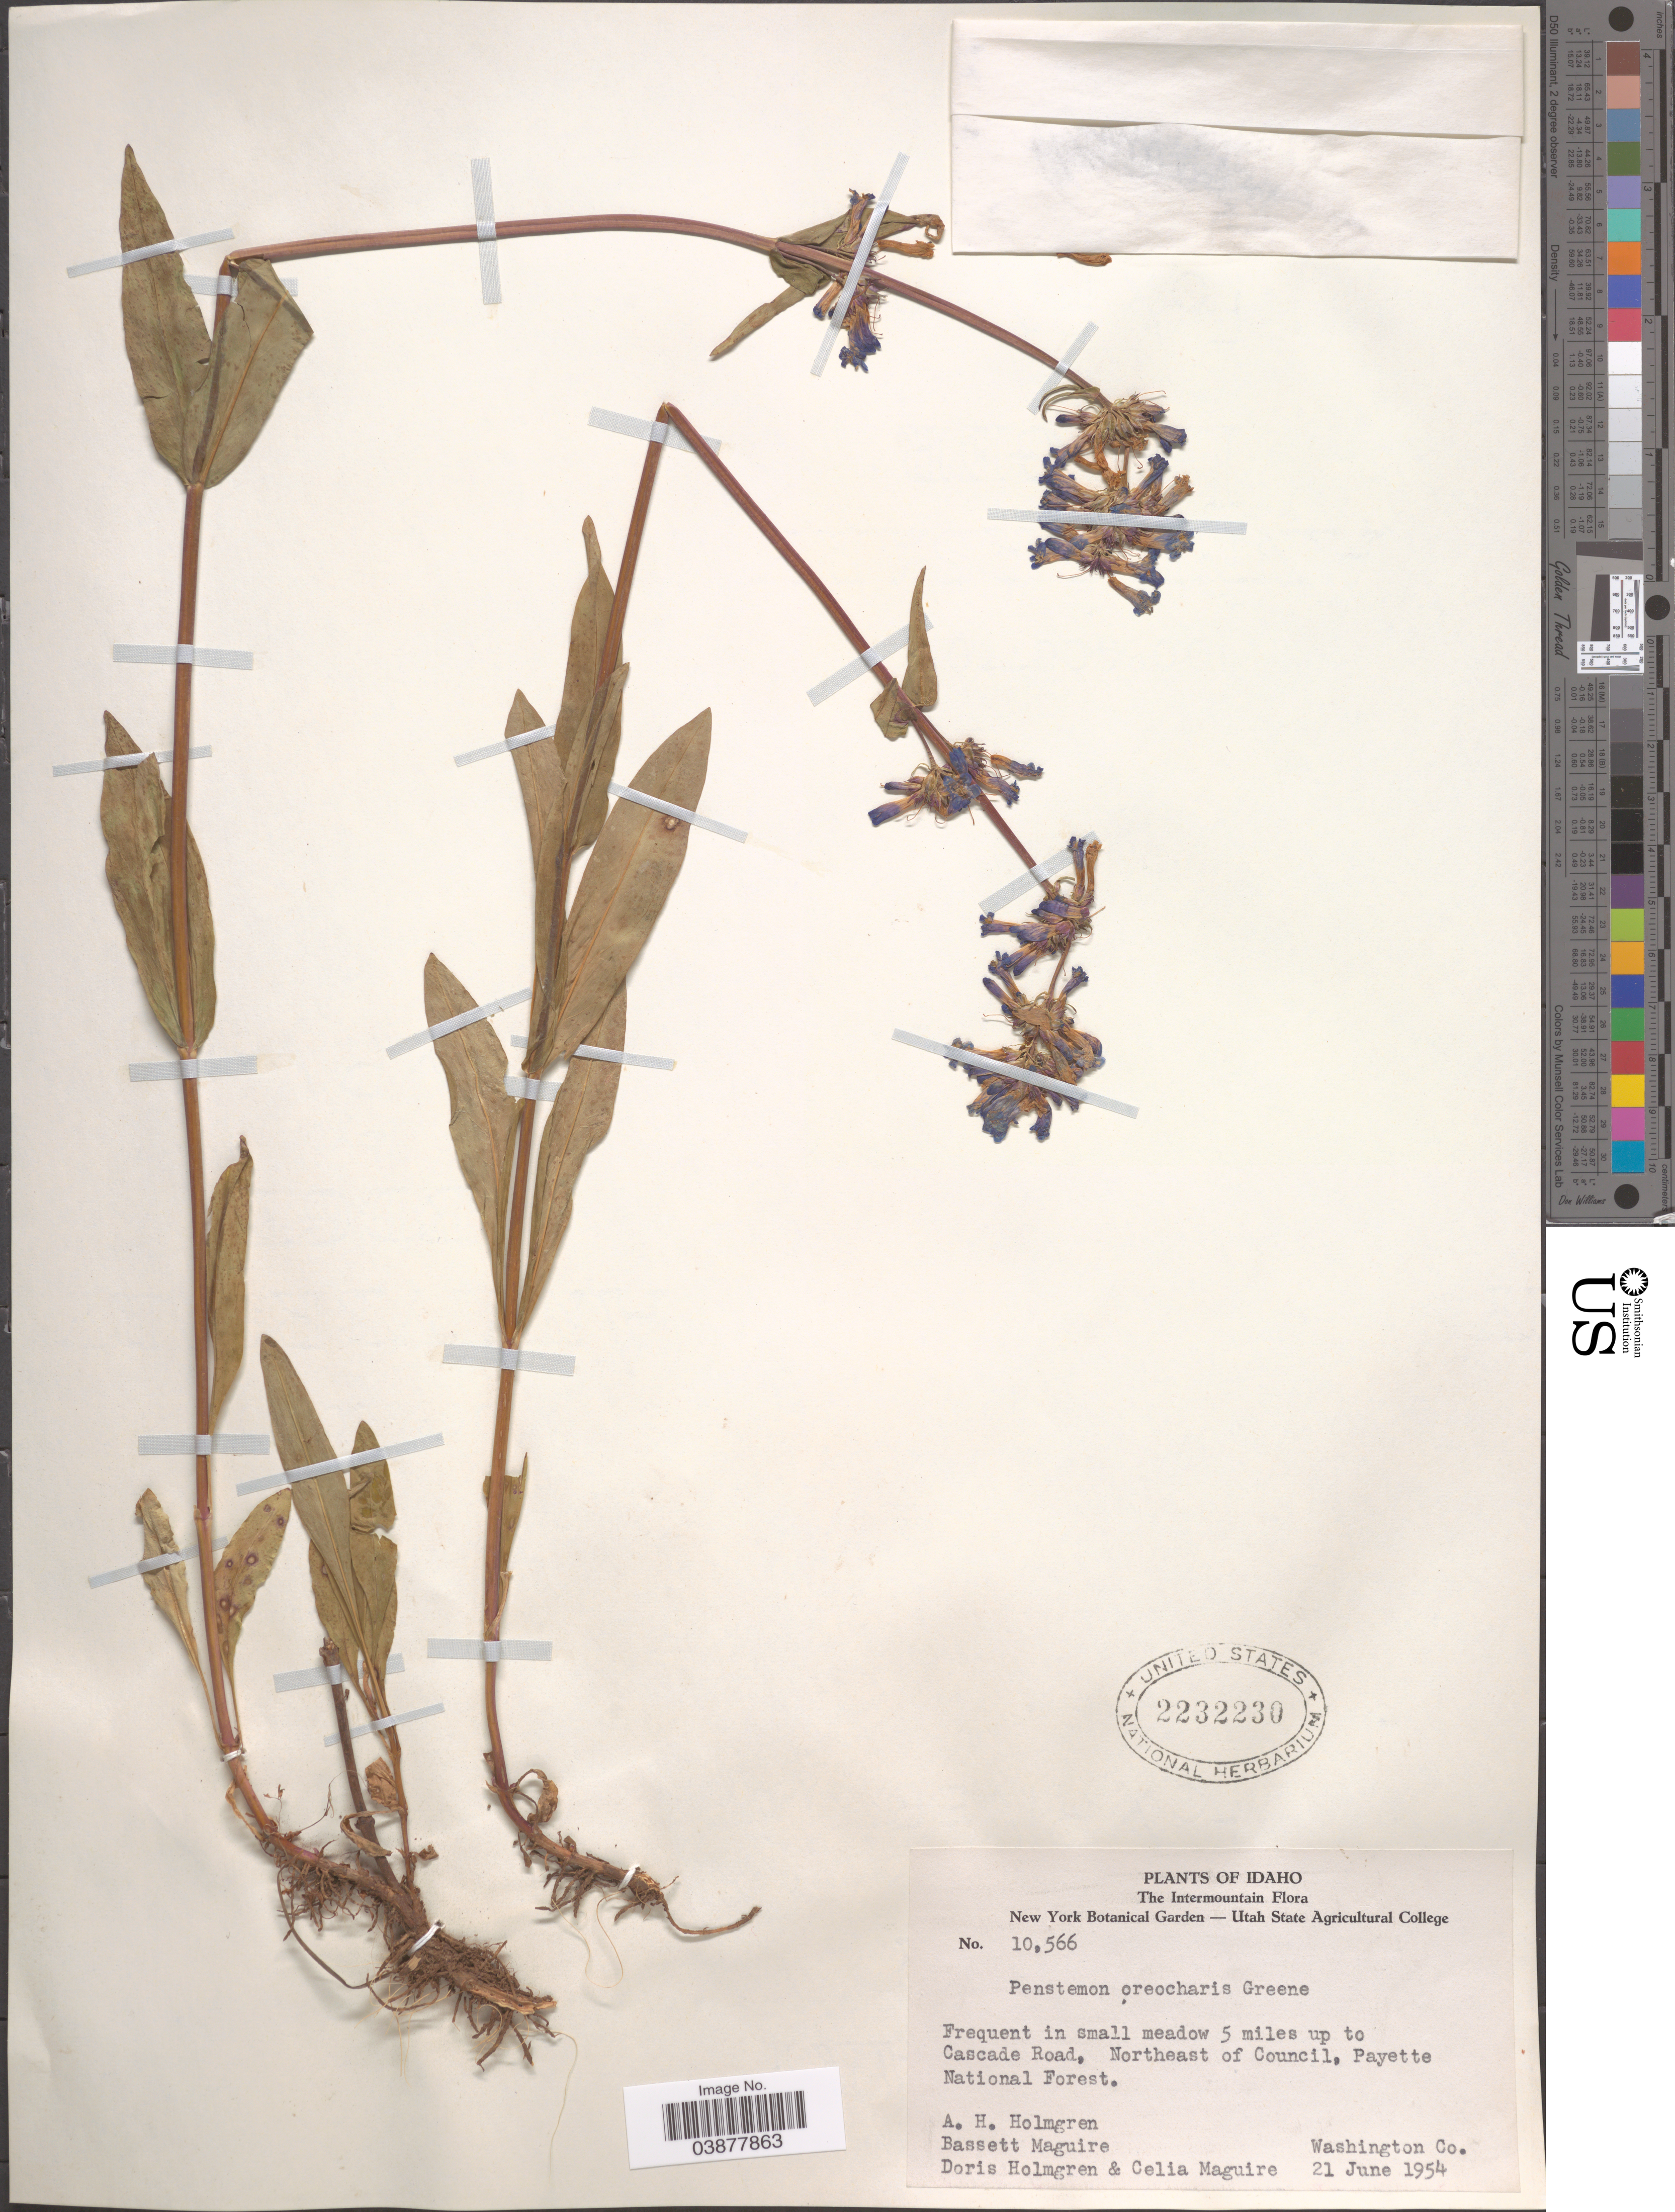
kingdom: Plantae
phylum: Tracheophyta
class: Magnoliopsida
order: Lamiales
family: Plantaginaceae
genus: Penstemon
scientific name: Penstemon rydbergii var. oreocharis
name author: (Greene) N.H. Holmgren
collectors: A. H. Holmgren, B. Maguire, D. E. Holmgren & C. K. Maguire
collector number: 10566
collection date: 1954-06-21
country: United States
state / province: Idaho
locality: The Intermountain. Frequent in small meadow 5 miles up to Cascade Road. Northeast of Council, Payette National Forest. Washington Co.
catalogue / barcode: US 2232230